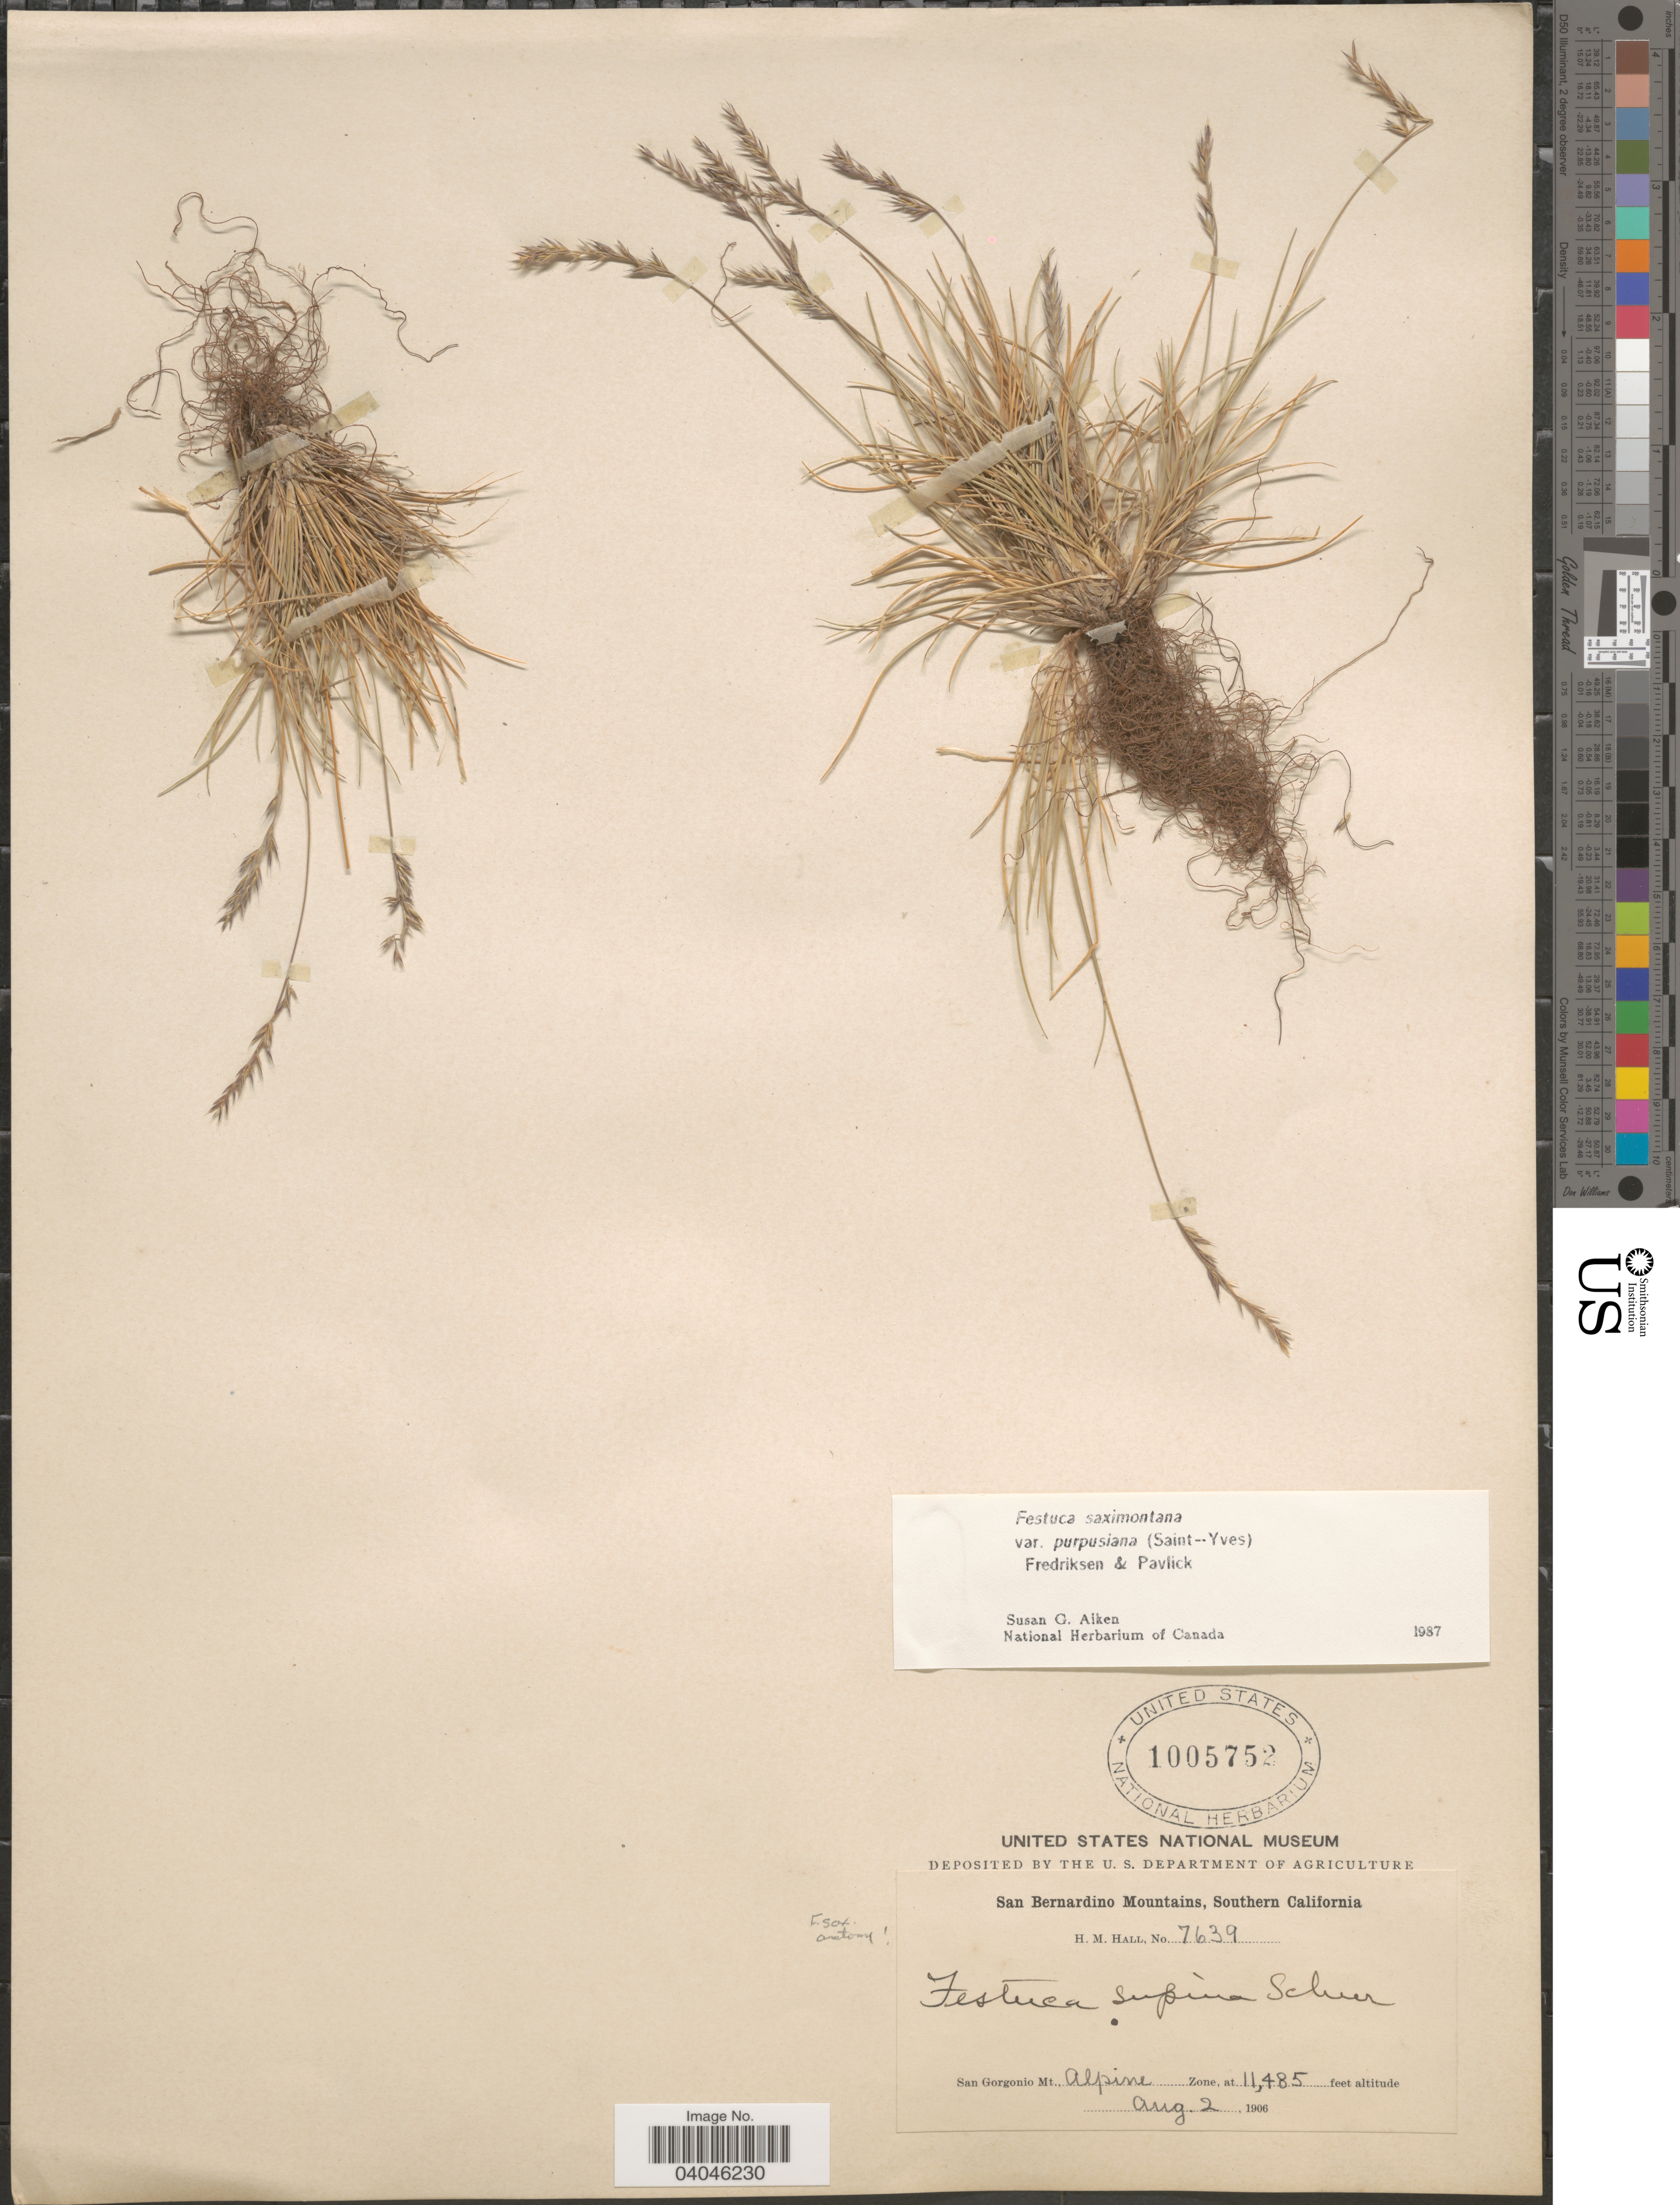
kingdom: Plantae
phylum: Tracheophyta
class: Liliopsida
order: Poales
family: Poaceae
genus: Festuca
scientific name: Festuca saximontana var. purpusiana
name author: (St.-Yves) Fred. & Pavlick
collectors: H. M. Hall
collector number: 7639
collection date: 1906-08-02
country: United States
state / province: California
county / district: San Bernardino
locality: San Bernardino Mountains, Southern California. San Gorgonio Mt. Alpine Zone.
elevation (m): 3501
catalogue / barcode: US 1005752